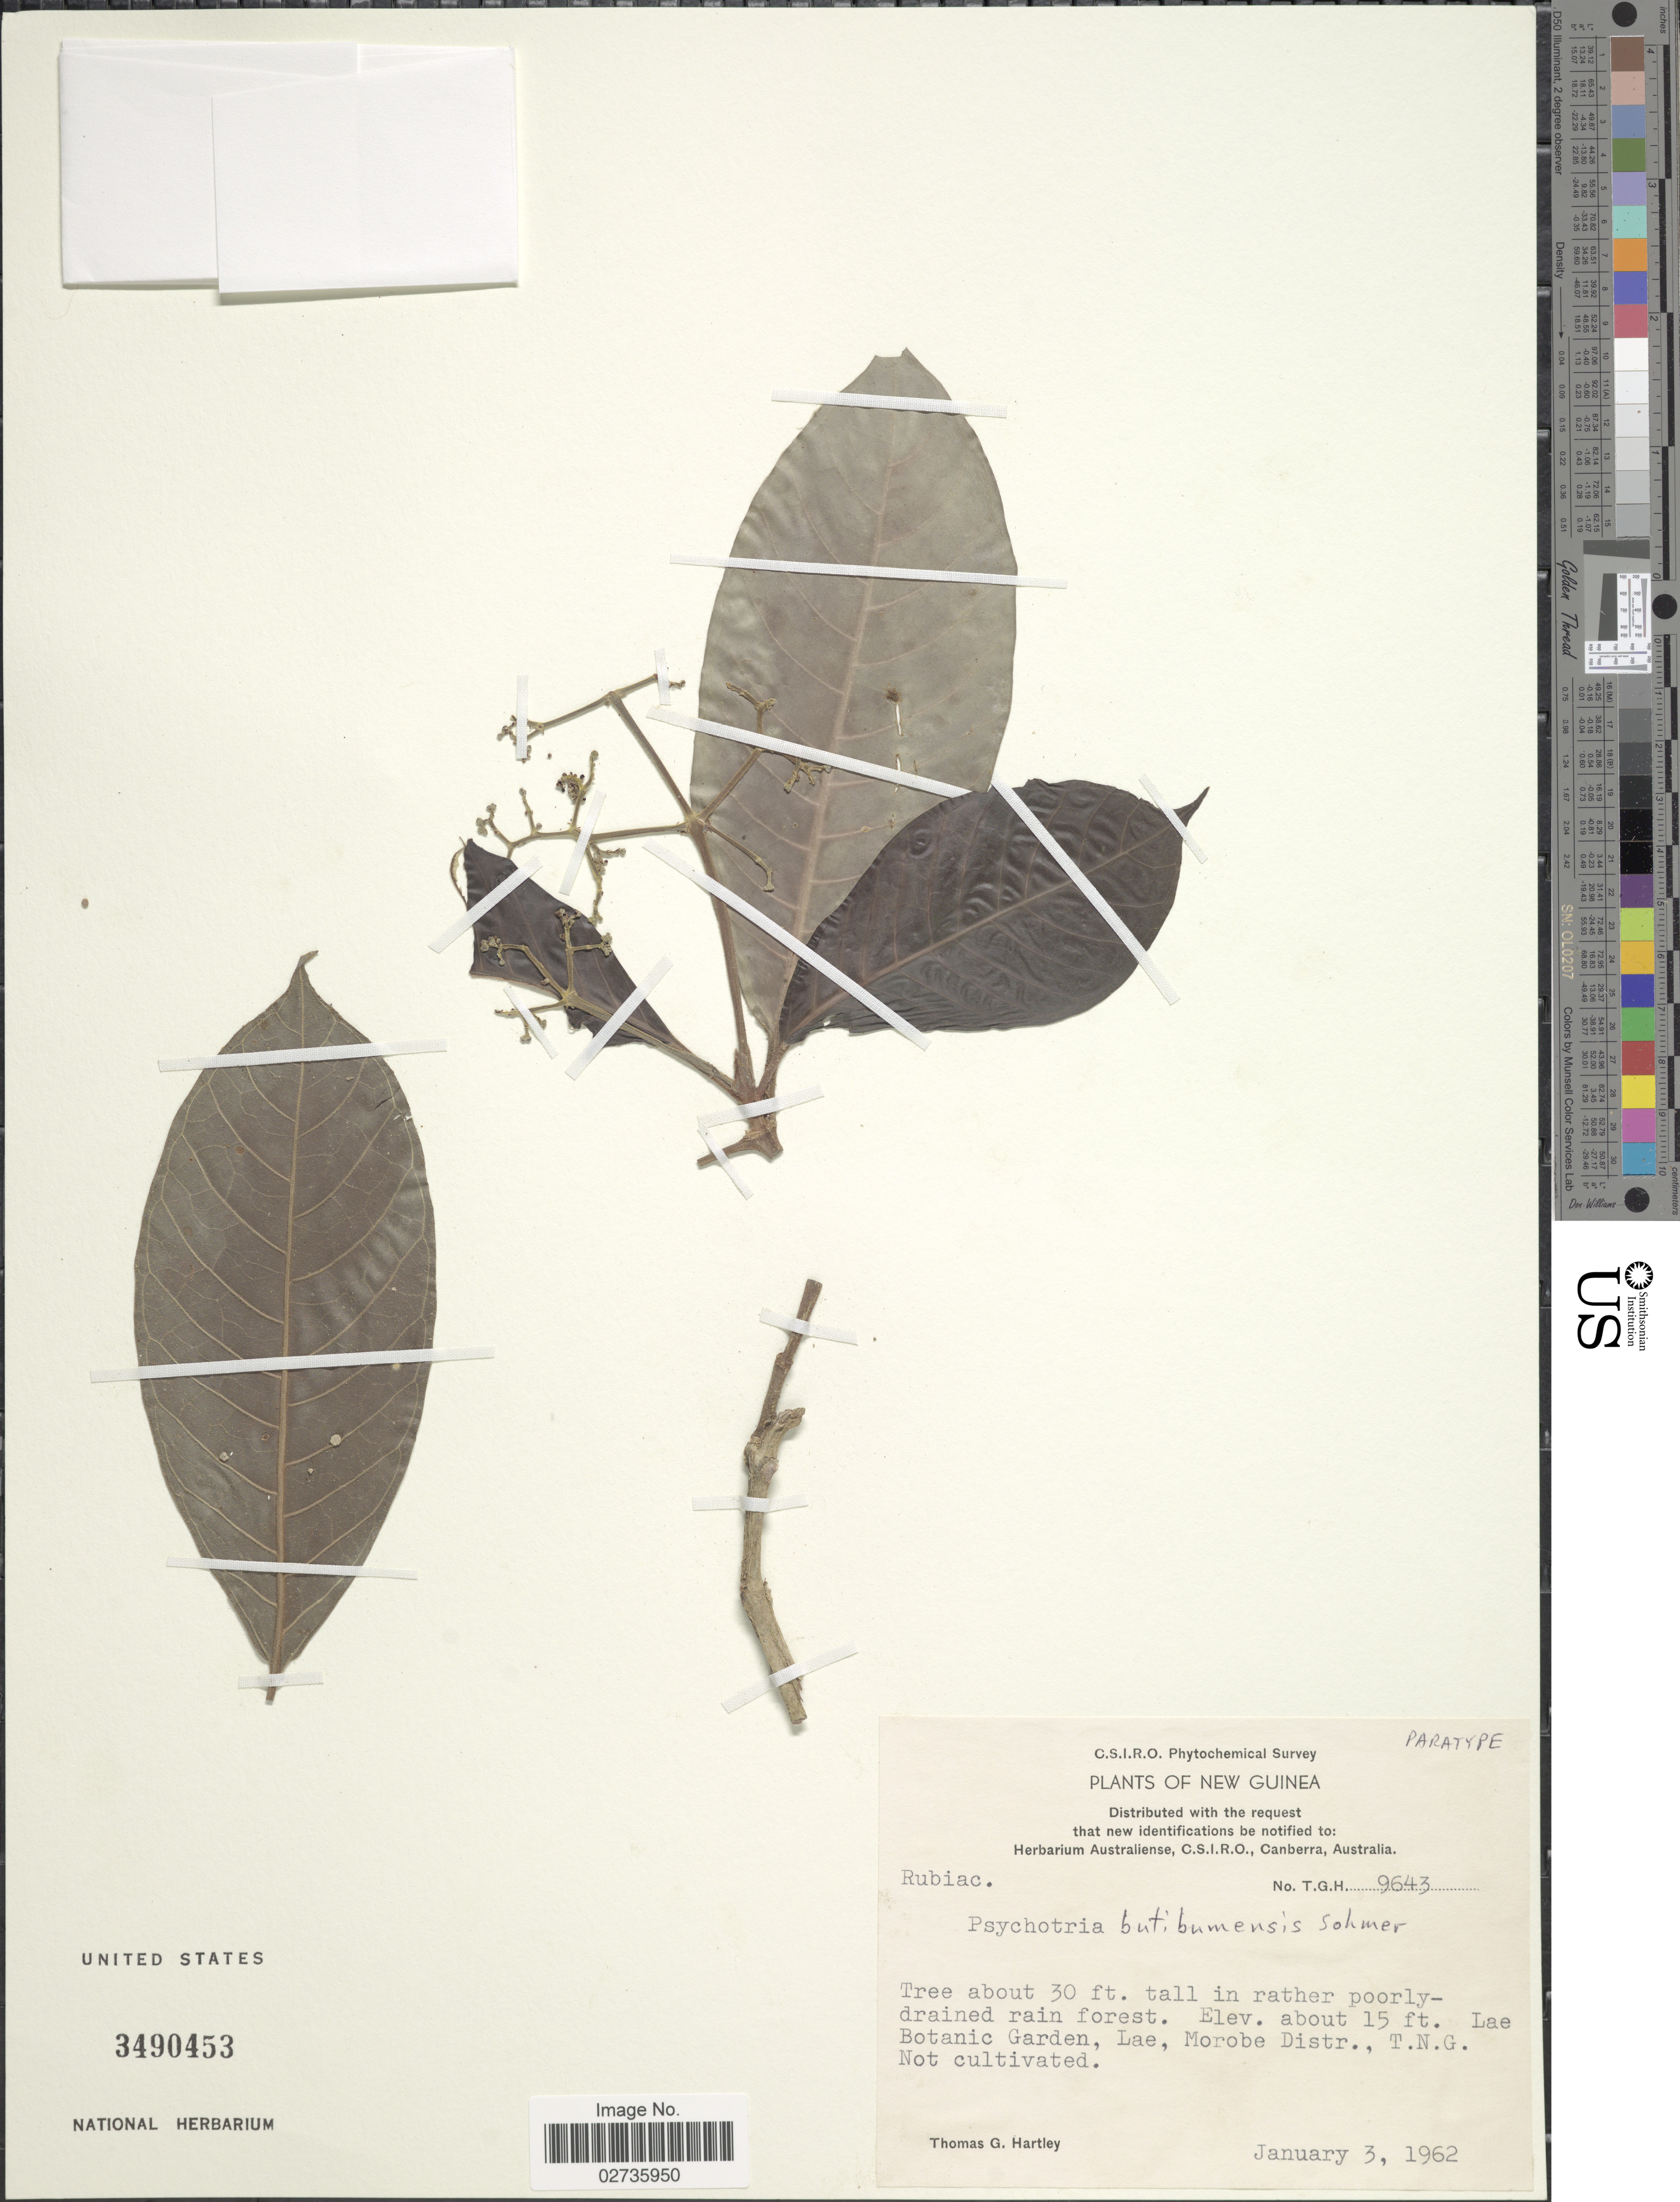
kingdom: Plantae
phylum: Tracheophyta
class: Magnoliopsida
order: Gentianales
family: Rubiaceae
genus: Psychotria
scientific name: Psychotria butibumensis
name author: Sohmer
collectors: T. G. Hartley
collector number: T.G.H. 9643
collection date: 1962-01-03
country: Papua New Guinea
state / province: Morobe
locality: New Guinea, in rather poorly-drained rain forest. Lae Botanic Garden, Lae, Morobe District, T. N. G.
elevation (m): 5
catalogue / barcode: US 3490453